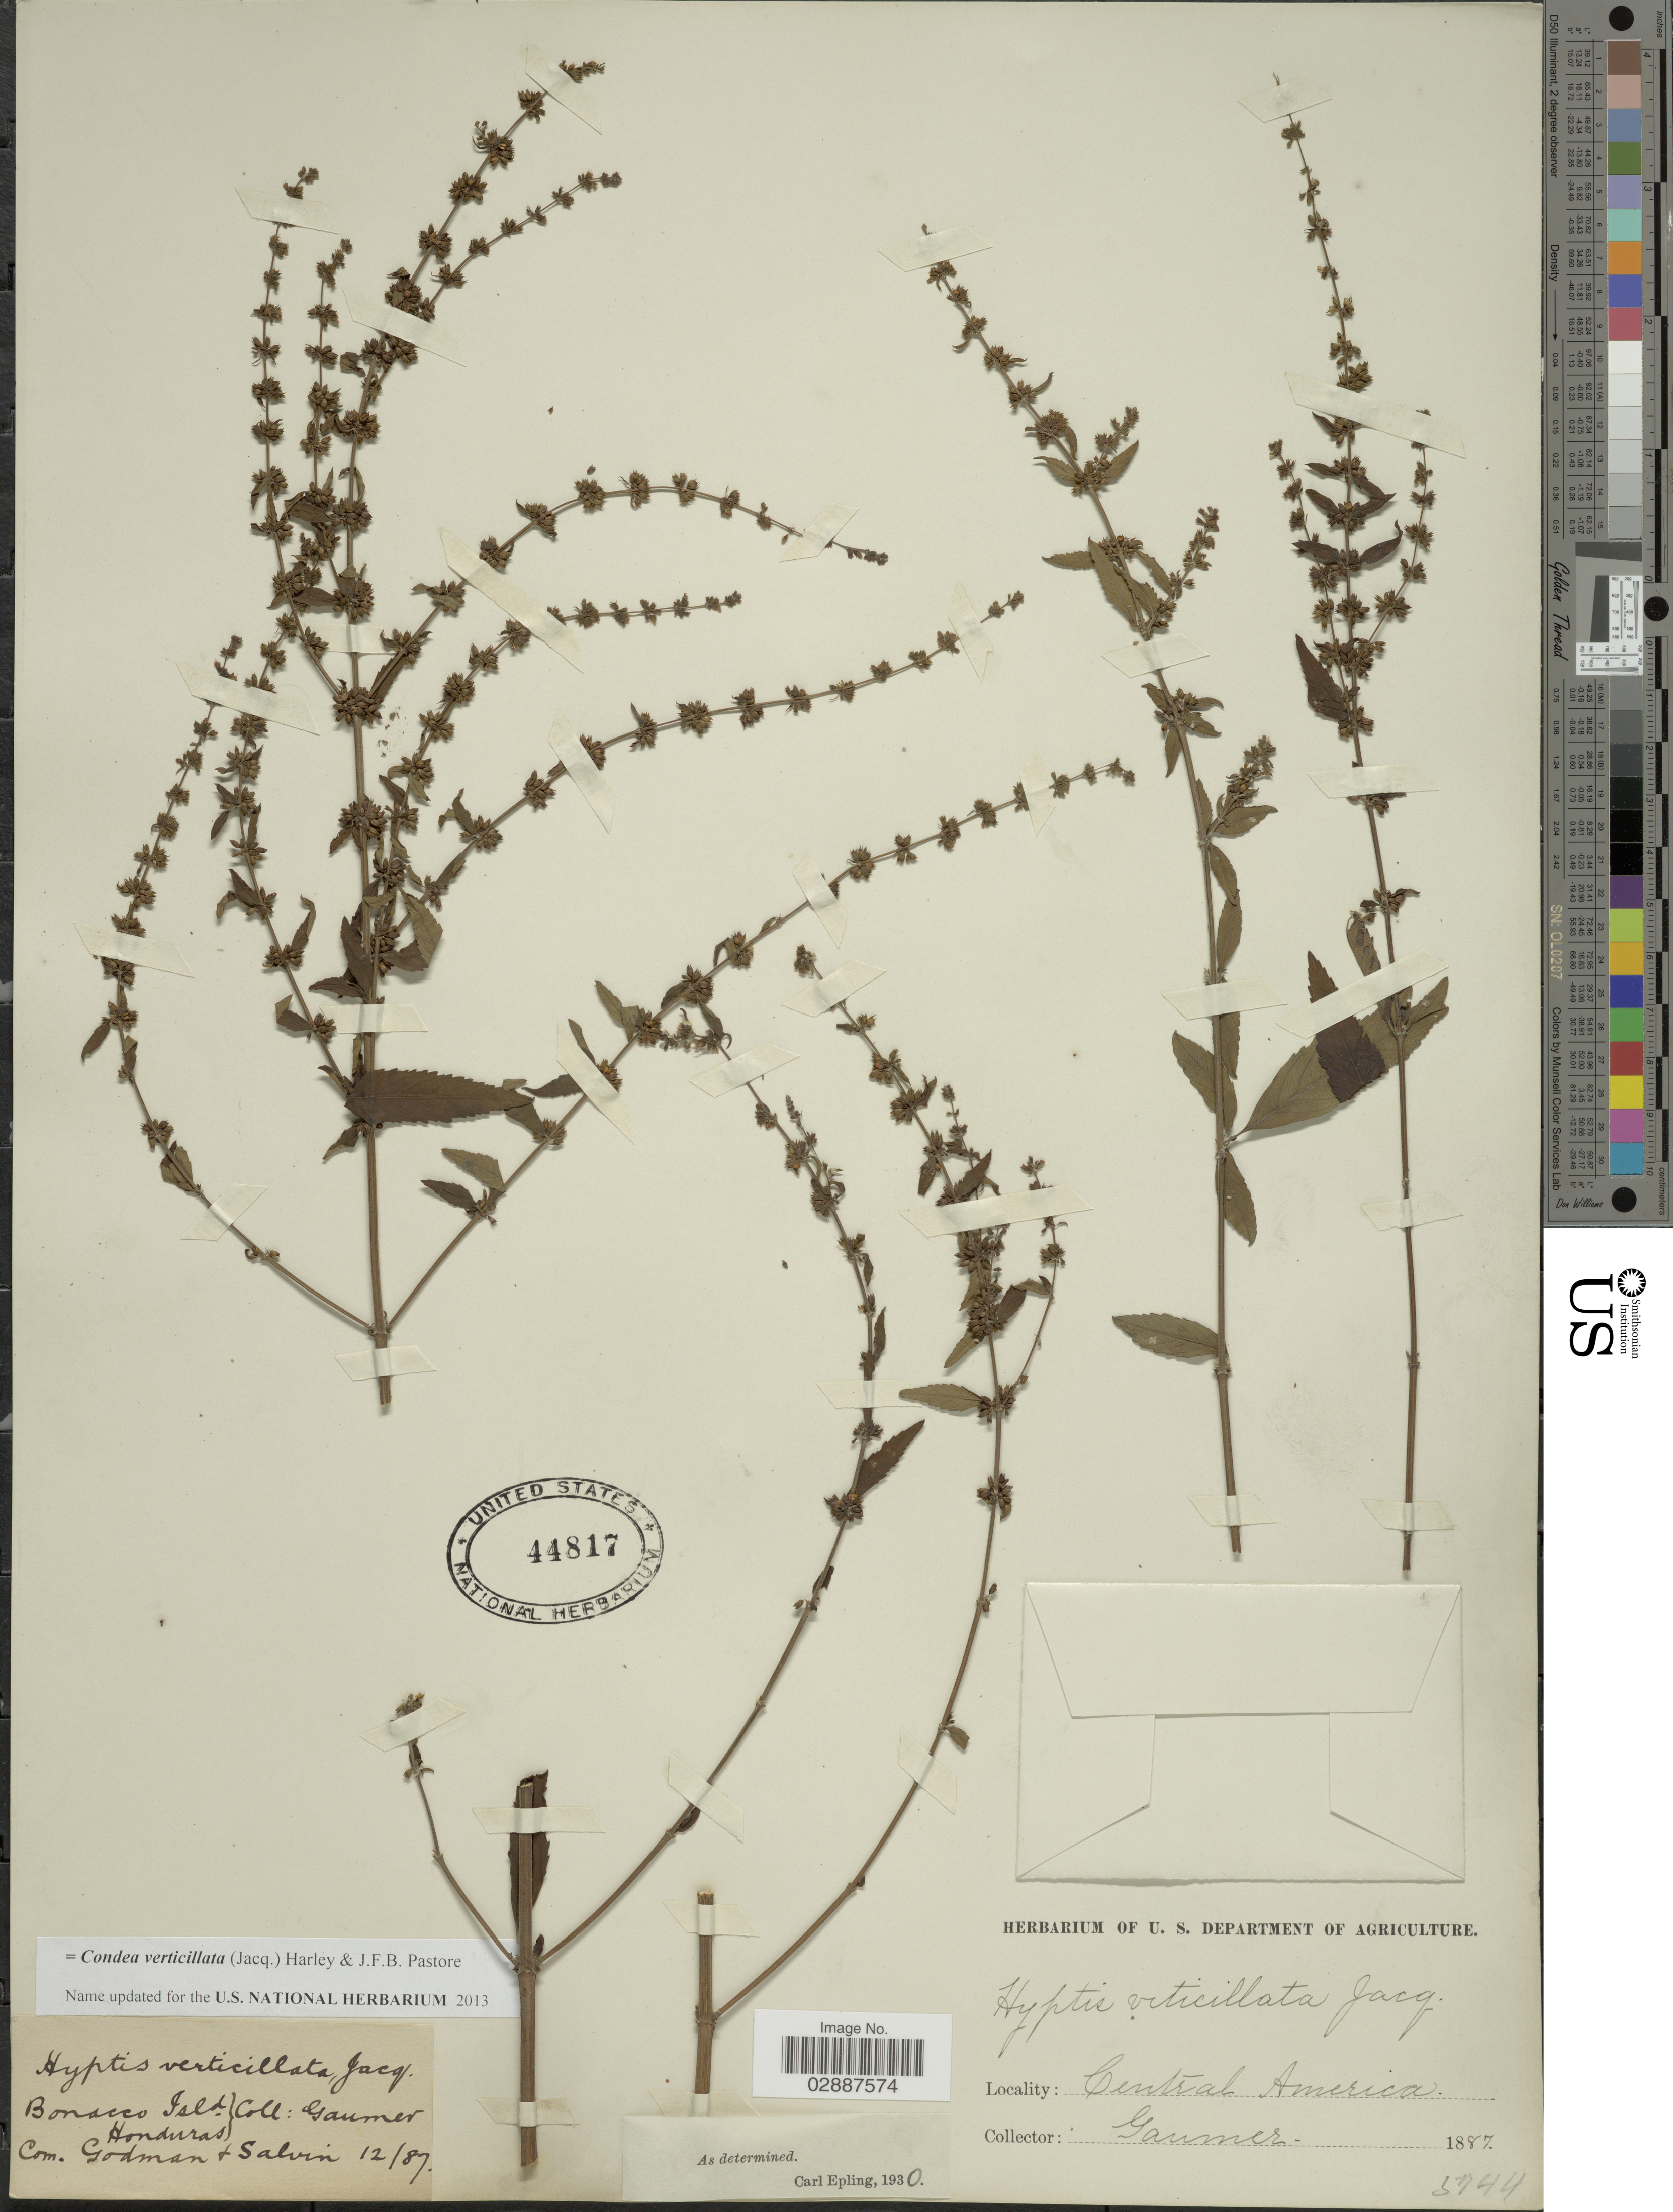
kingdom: Plantae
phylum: Tracheophyta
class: Magnoliopsida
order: Lamiales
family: Lamiaceae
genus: Condea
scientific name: Condea verticillata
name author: (Jacq.) Harley & J.F.B. Pastore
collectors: -. Gaumer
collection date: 1887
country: Honduras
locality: Bonacca Isld.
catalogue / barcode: US 44817